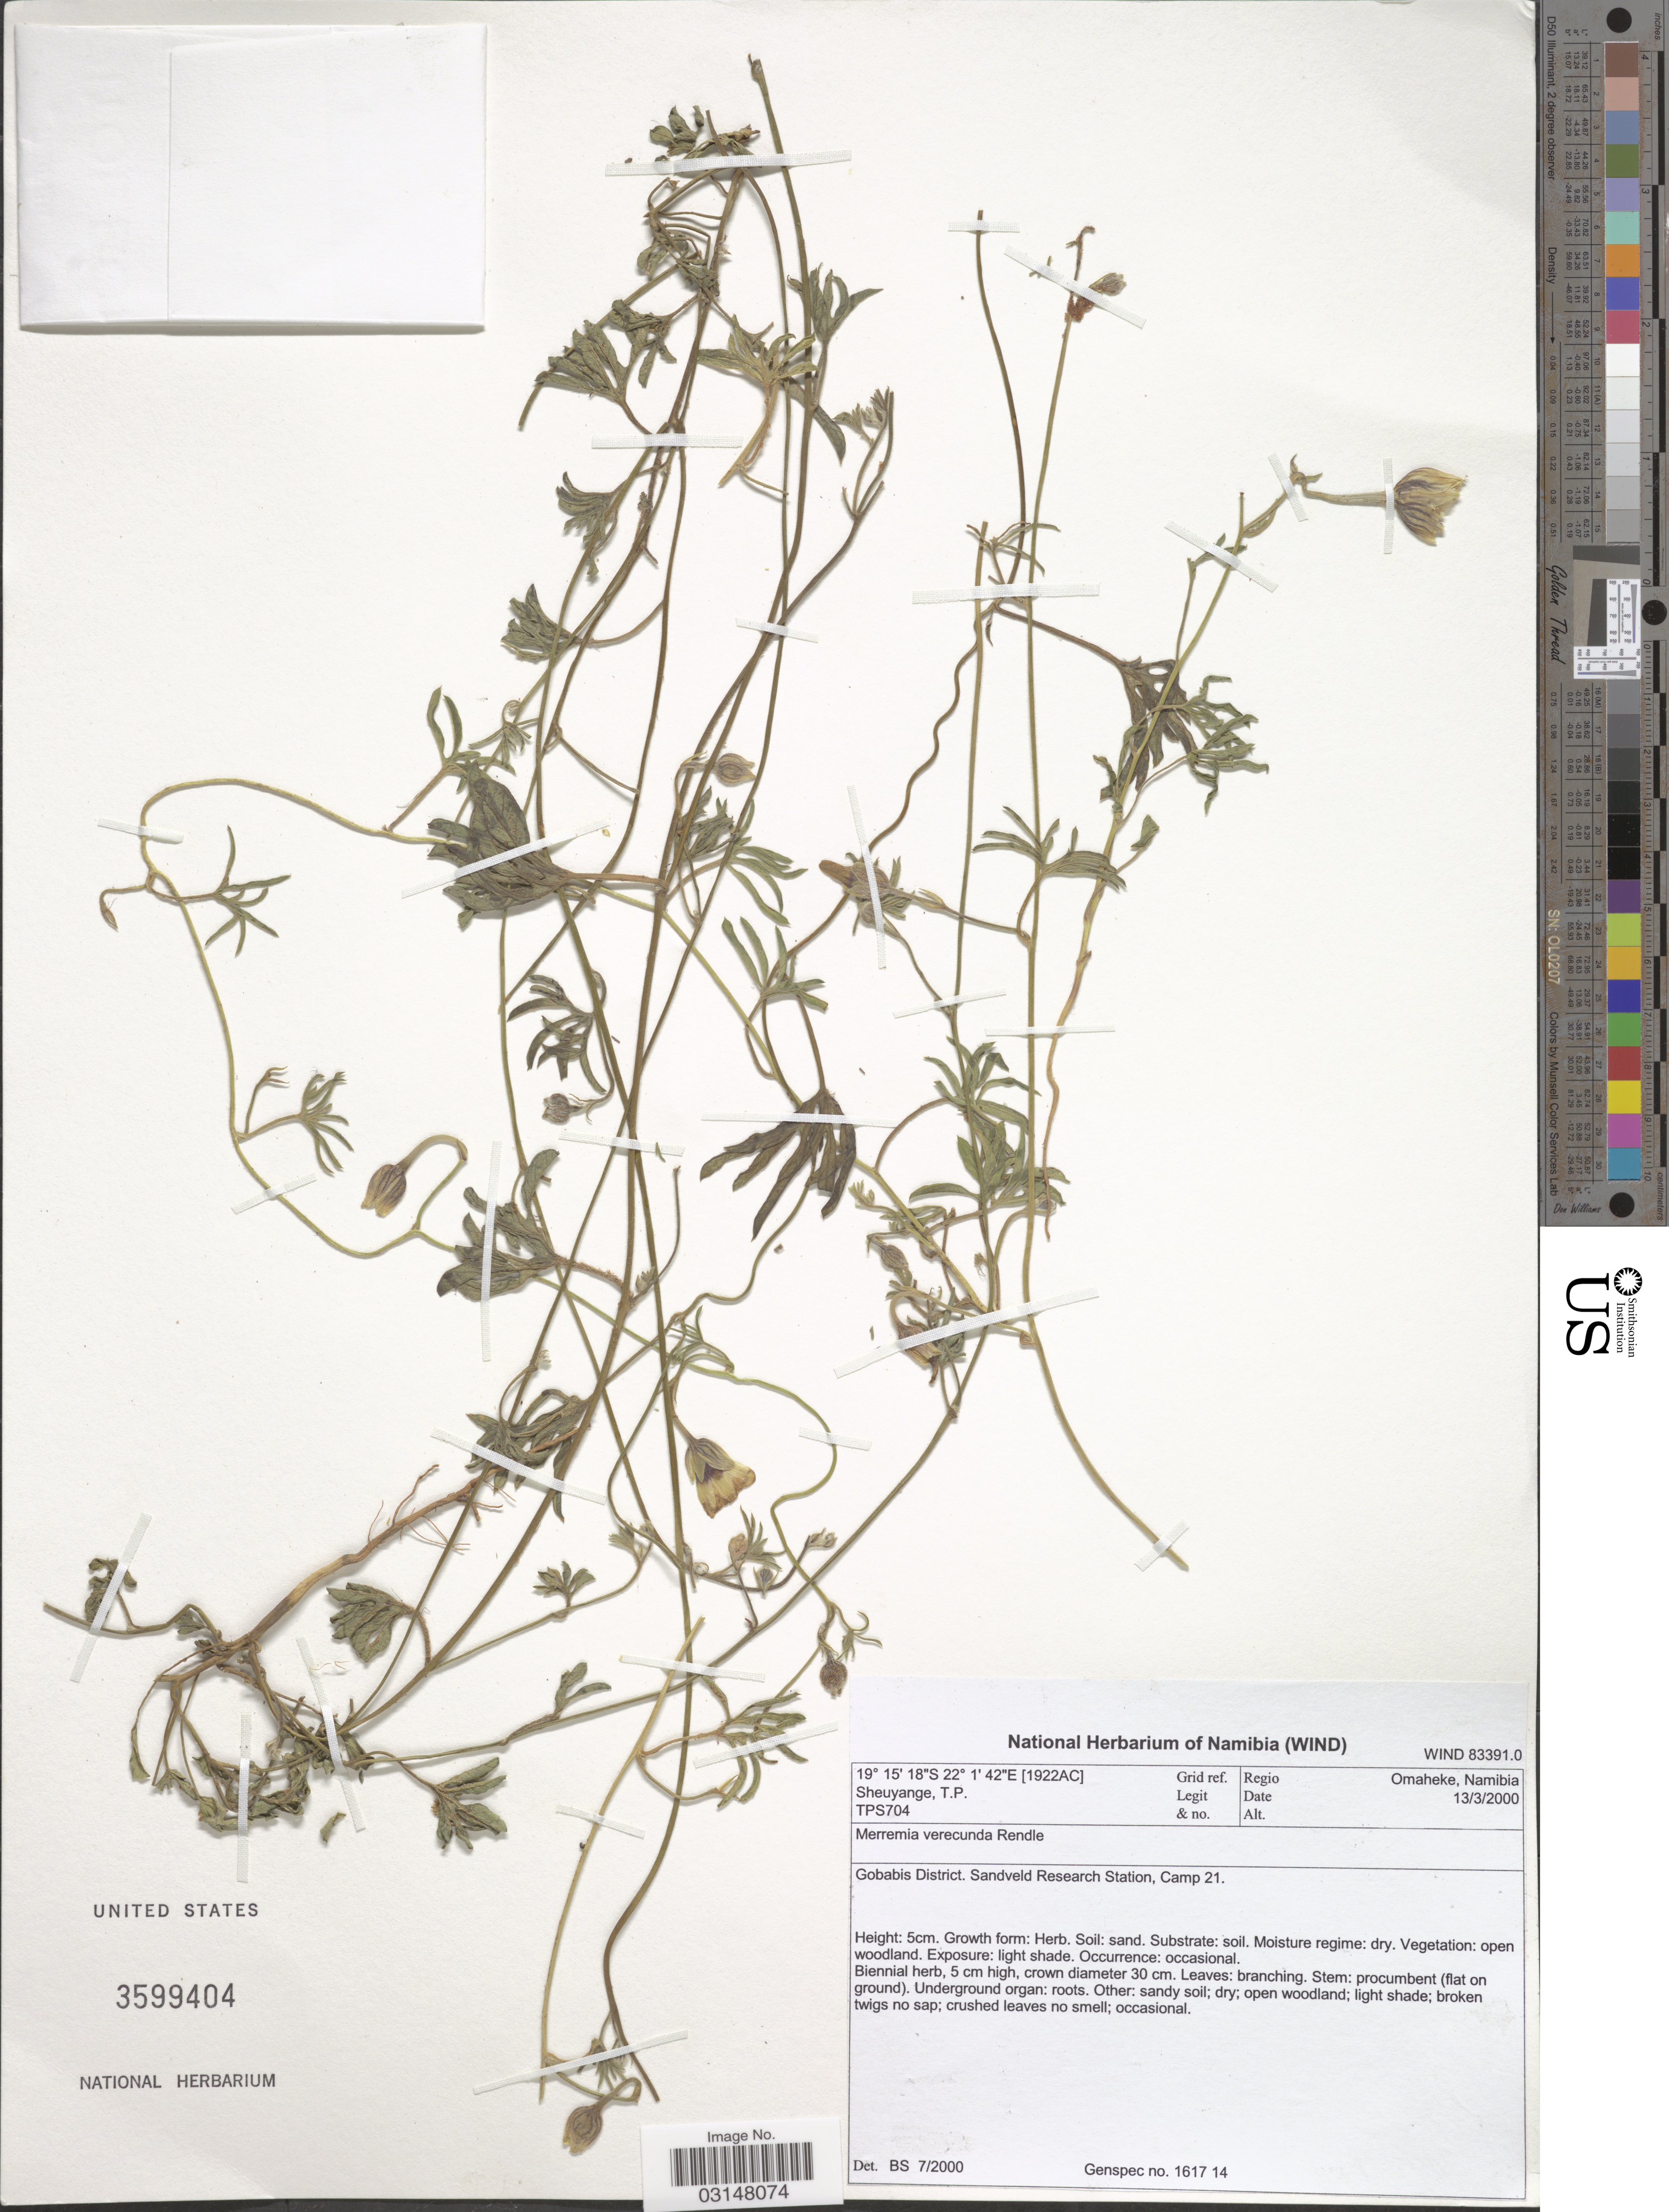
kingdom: Plantae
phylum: Tracheophyta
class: Magnoliopsida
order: Solanales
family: Convolvulaceae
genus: Merremia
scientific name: Merremia verecunda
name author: Rendle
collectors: T. Sheuyange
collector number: TPS704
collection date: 2000-03-13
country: Namibia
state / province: Omaheke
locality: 1922AC Grid ref. Gobabis District. Sandveld Research Station, Camp 21.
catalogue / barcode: US 3599404